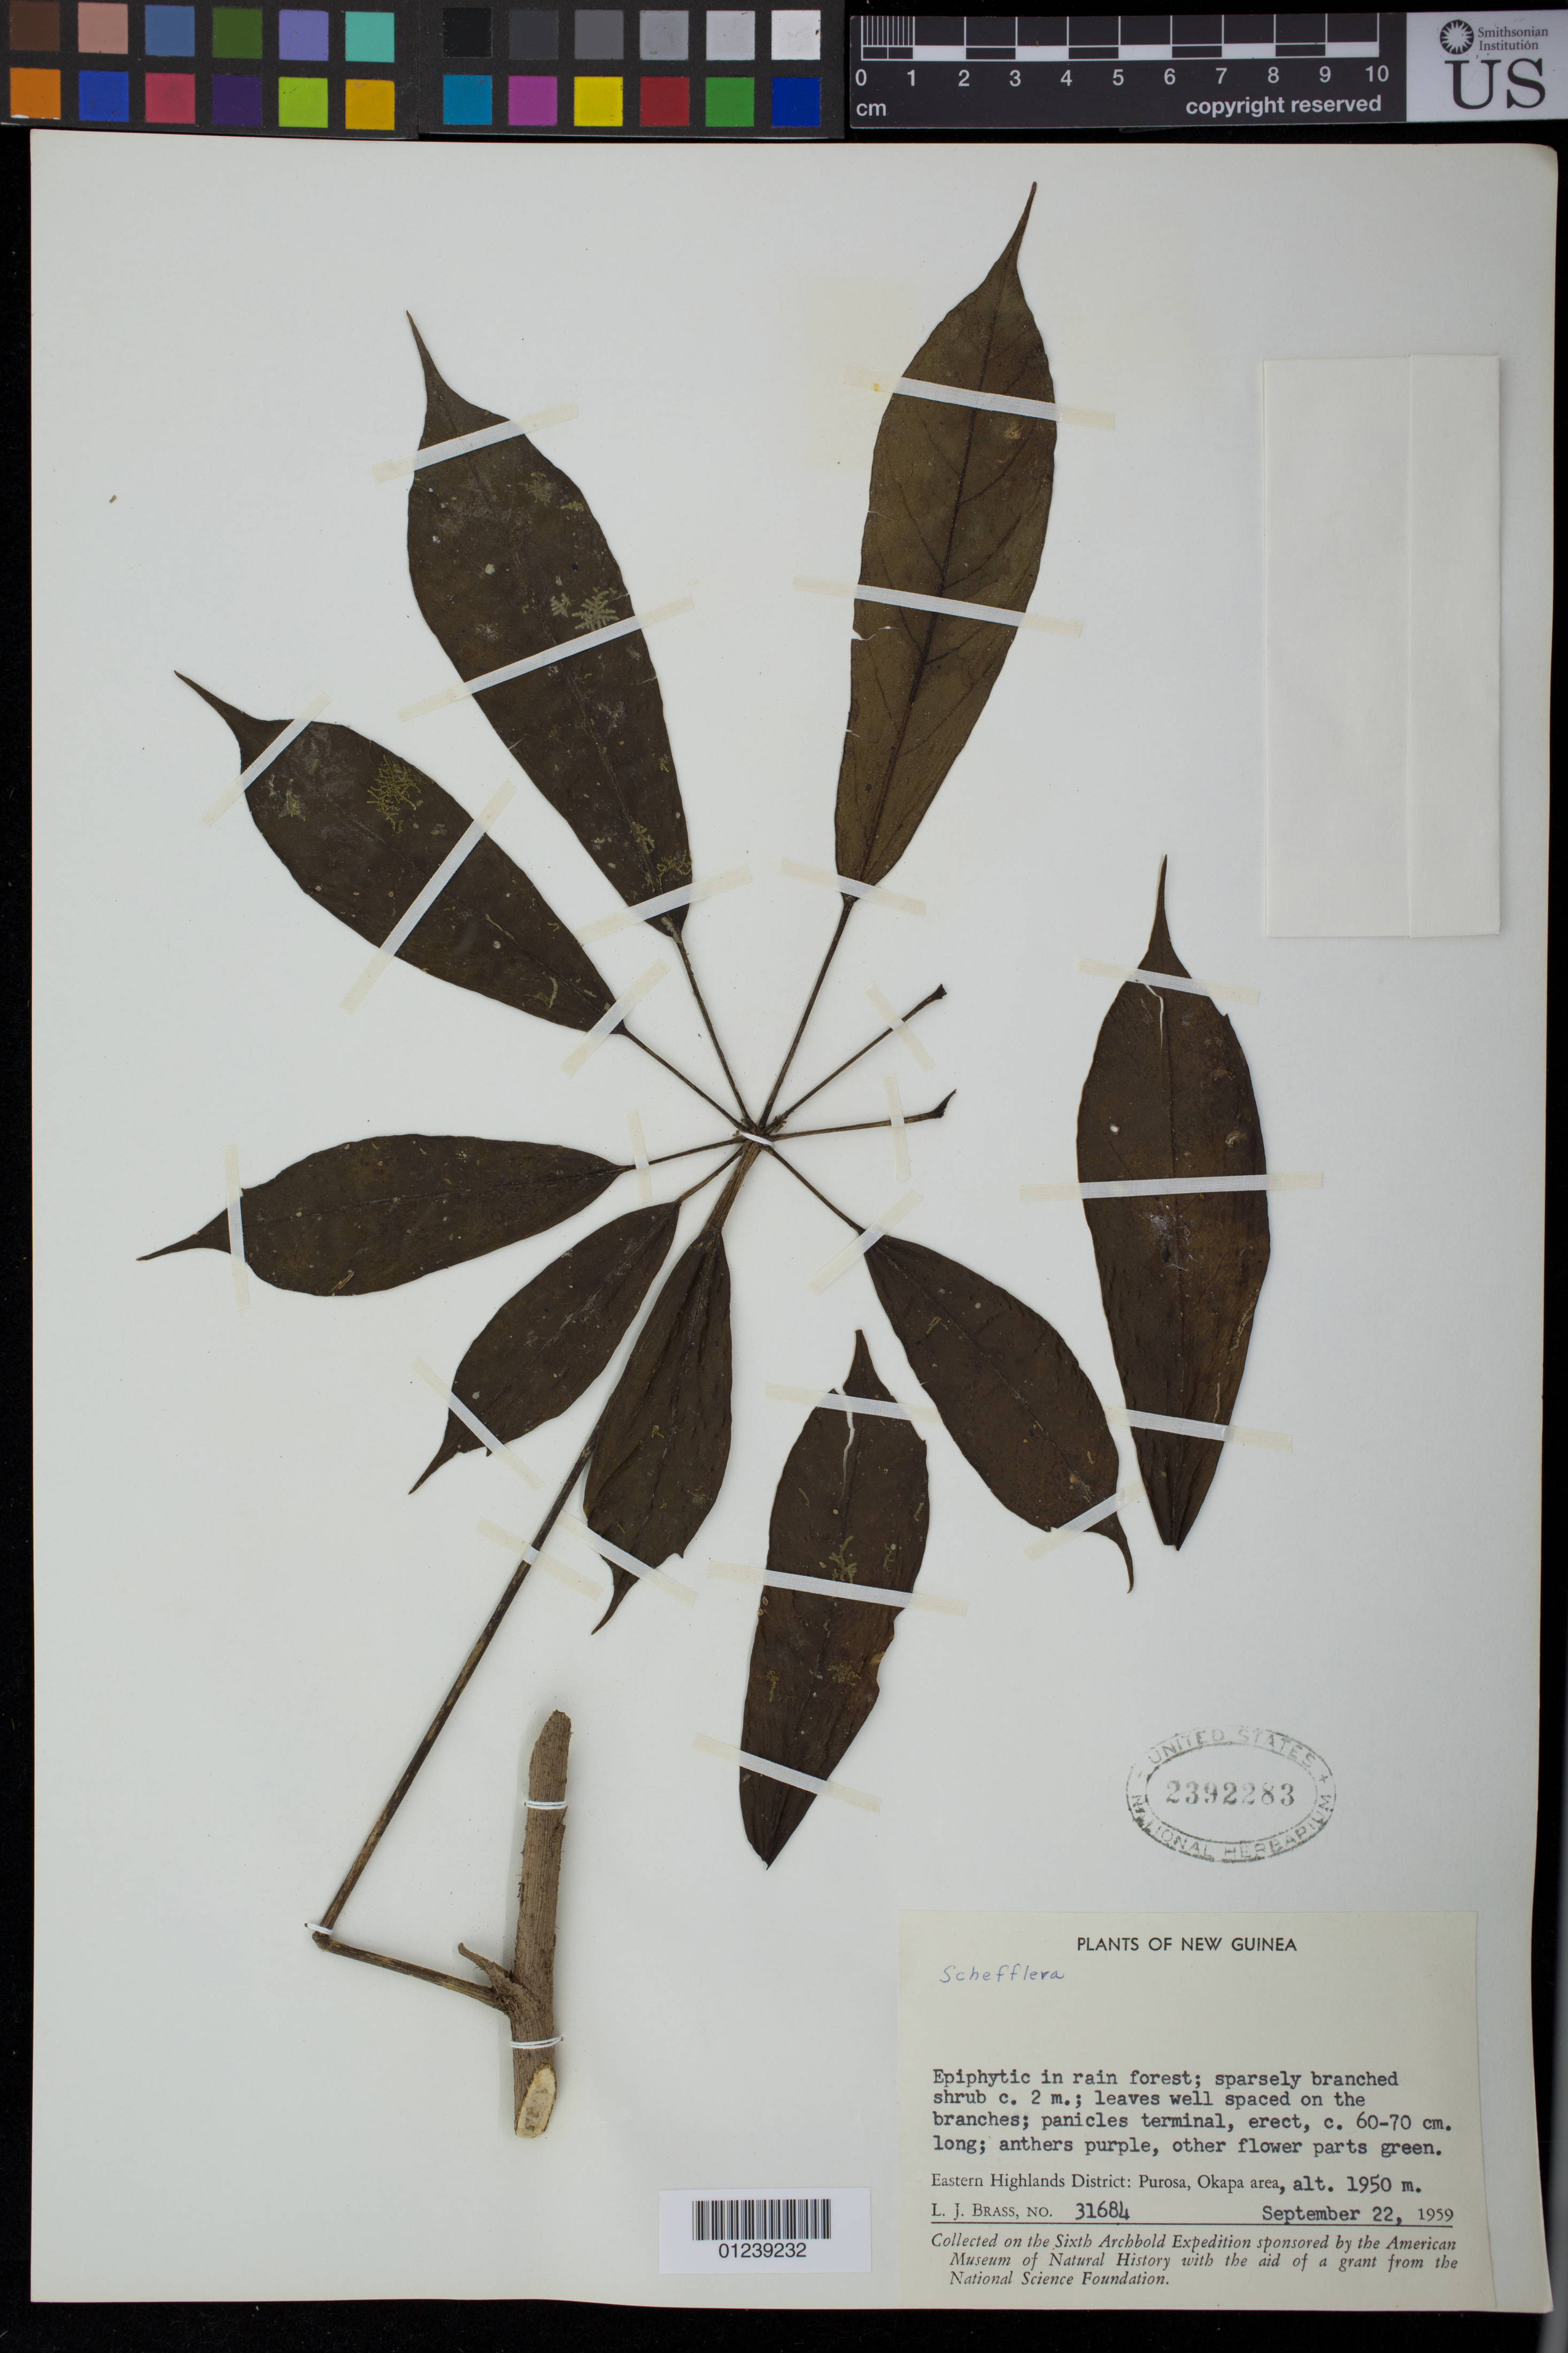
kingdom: Plantae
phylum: Tracheophyta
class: Magnoliopsida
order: Apiales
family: Araliaceae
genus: Schefflera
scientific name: Schefflera sp.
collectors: L. J. Brass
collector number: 31684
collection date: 1959-09-22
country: Papua New Guinea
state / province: Eastern Highlands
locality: Purosa, Okapa area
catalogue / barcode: US 2392283